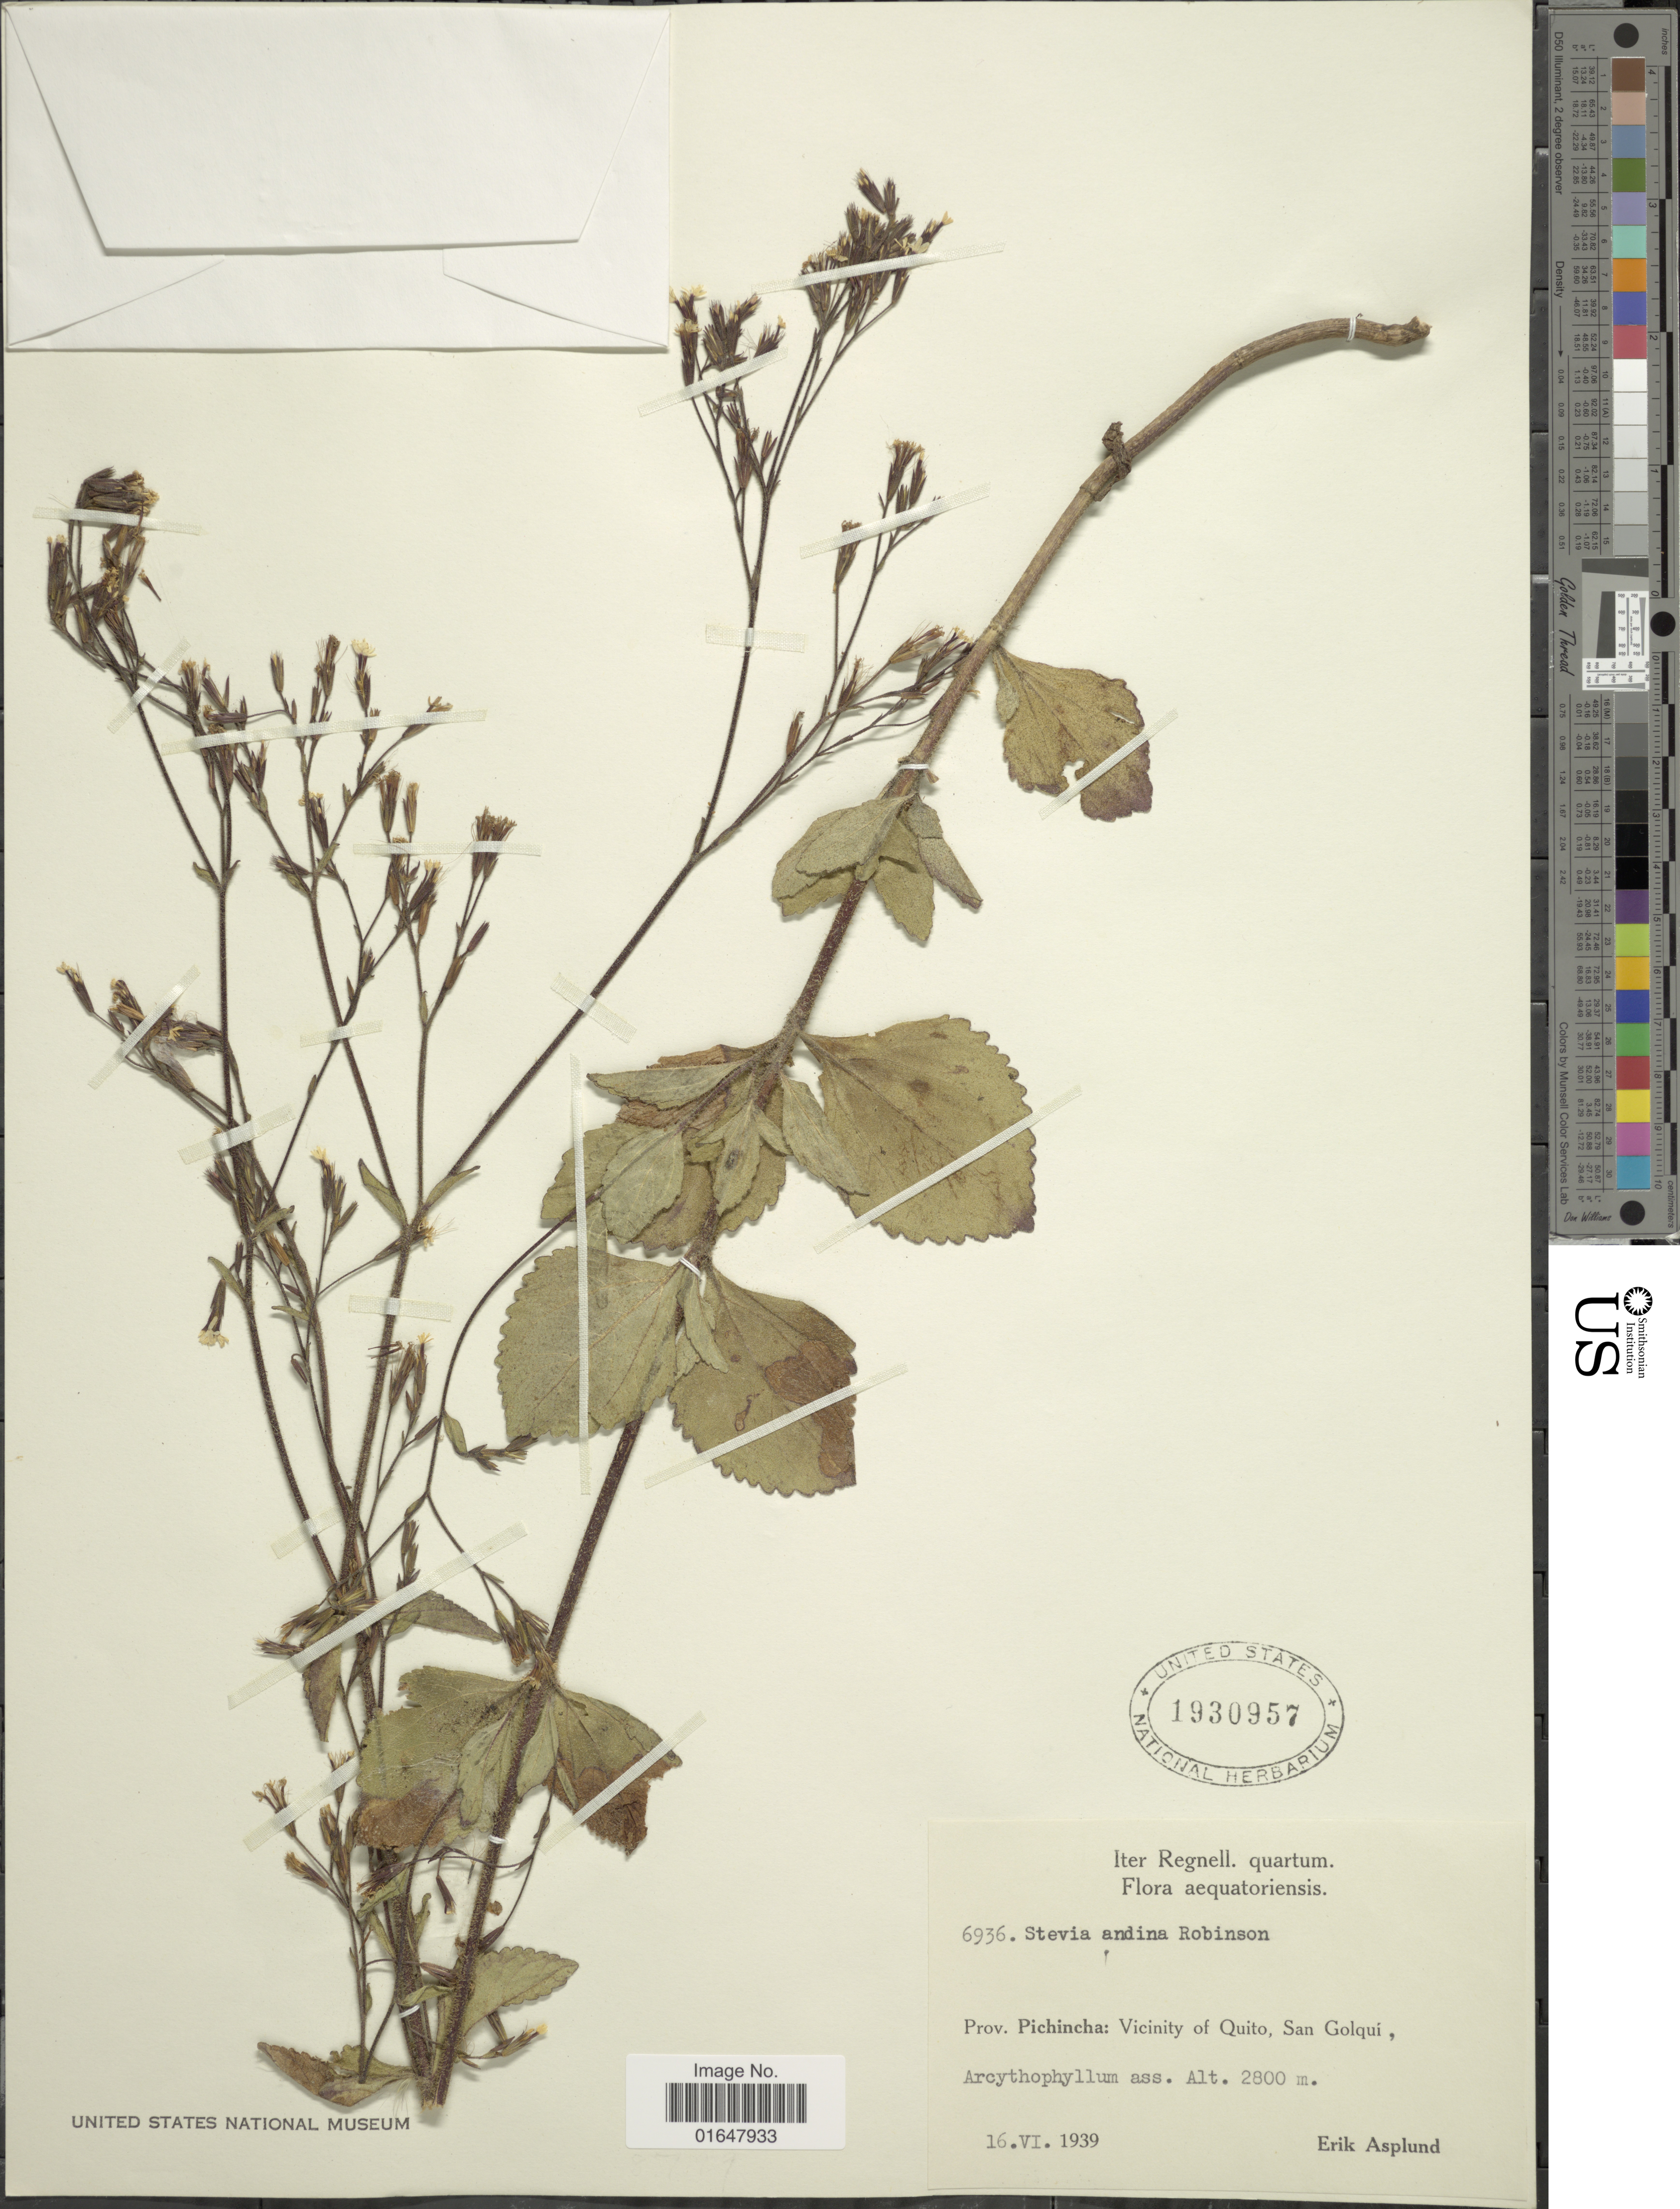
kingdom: Plantae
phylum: Tracheophyta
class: Magnoliopsida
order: Asterales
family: Asteraceae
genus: Stevia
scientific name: Stevia elatior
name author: Kunth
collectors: E. Asplund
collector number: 6936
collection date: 1939-06-16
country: Ecuador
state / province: Pichincha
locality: Vicinity of Quito, San Golqui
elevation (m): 2800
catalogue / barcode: US 1930957